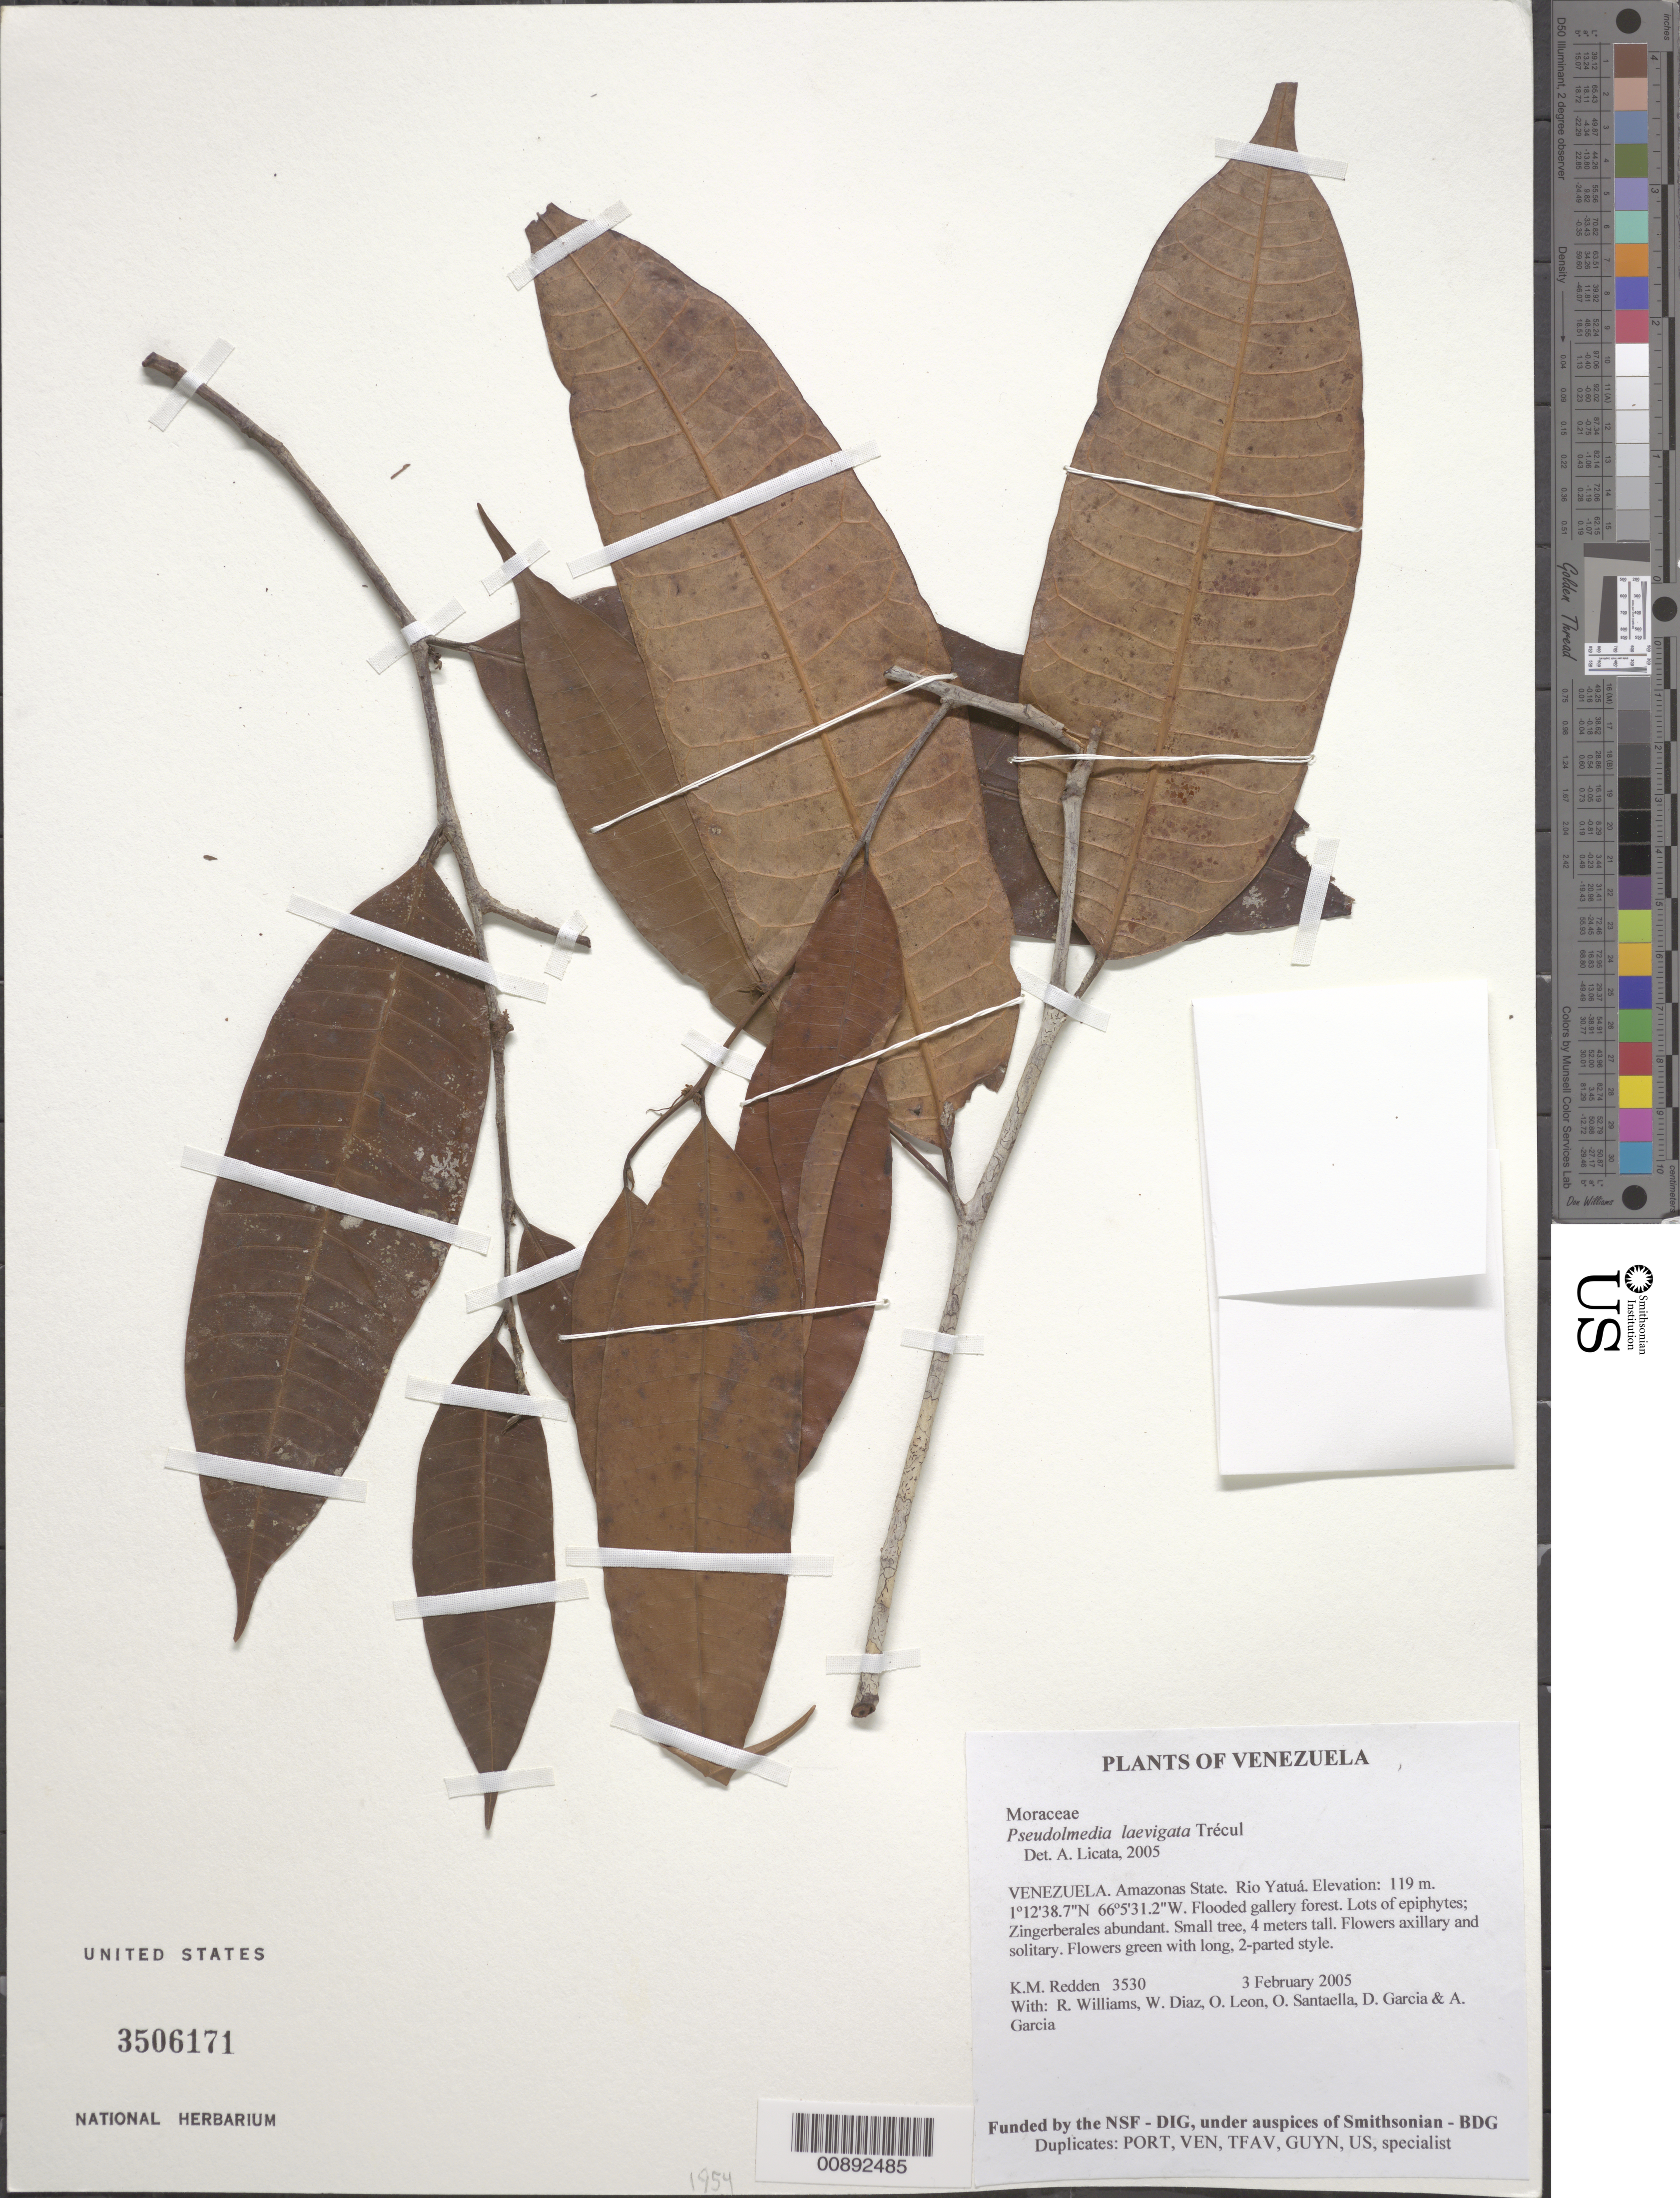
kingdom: Plantae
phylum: Tracheophyta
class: Magnoliopsida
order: Rosales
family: Moraceae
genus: Pseudolmedia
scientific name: Pseudolmedia laevigata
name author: Trécul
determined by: Licata, A., (PORT), Univ. Nac. Exp. de los Llanos Ezequiel Zamora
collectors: K. M. Redden, R. Williams, W. Díaz P., O. León, O. Santaella, D. Garcia & A. Garcia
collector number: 3530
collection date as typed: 3 February 2005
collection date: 2005-02-03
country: Venezuela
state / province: Amazonas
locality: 15 - Rio Yatuá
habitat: Flooded gallery forest. Lots of epiphytes; Zingerberales abundant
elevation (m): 119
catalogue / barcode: US 3506171